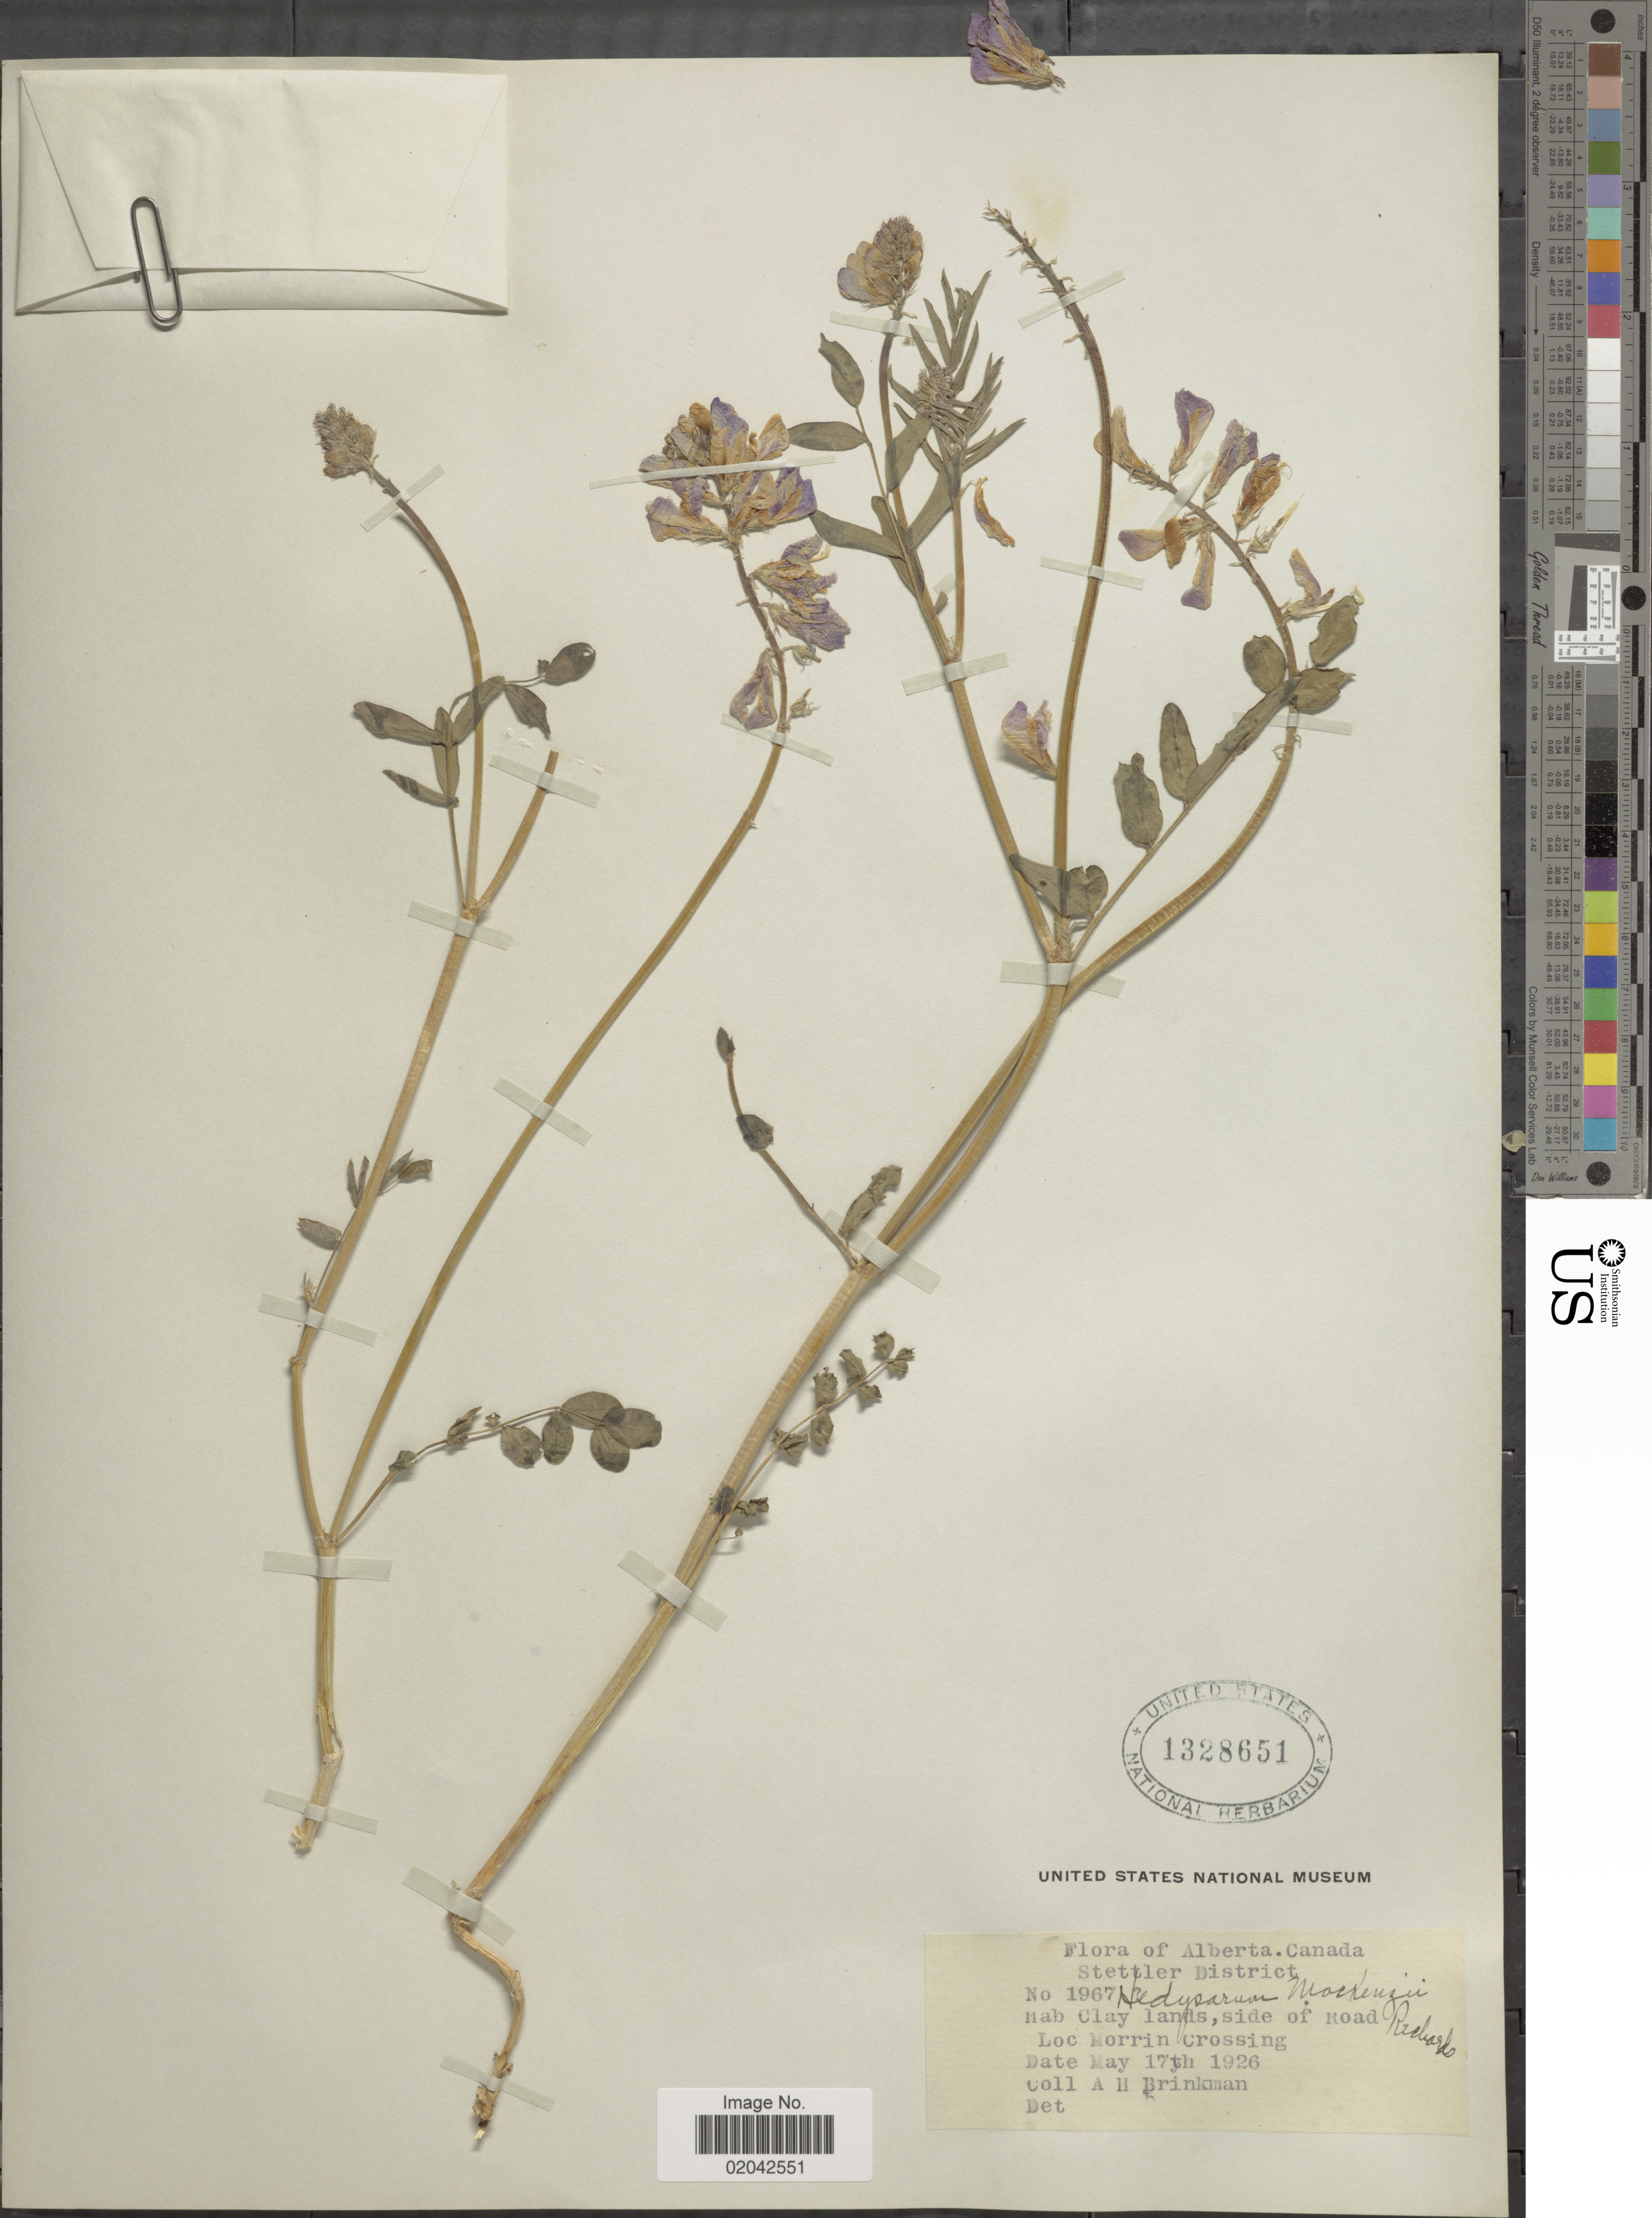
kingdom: Plantae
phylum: Tracheophyta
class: Magnoliopsida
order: Fabales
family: Fabaceae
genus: Hedysarum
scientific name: Hedysarum mackenziei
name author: Richardson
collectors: A. Brinkman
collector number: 1967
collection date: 1926-05-17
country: Canada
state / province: Alberta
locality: Stettler District, Clay lands, side of road, Morrin Crossing.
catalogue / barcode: US 1328651